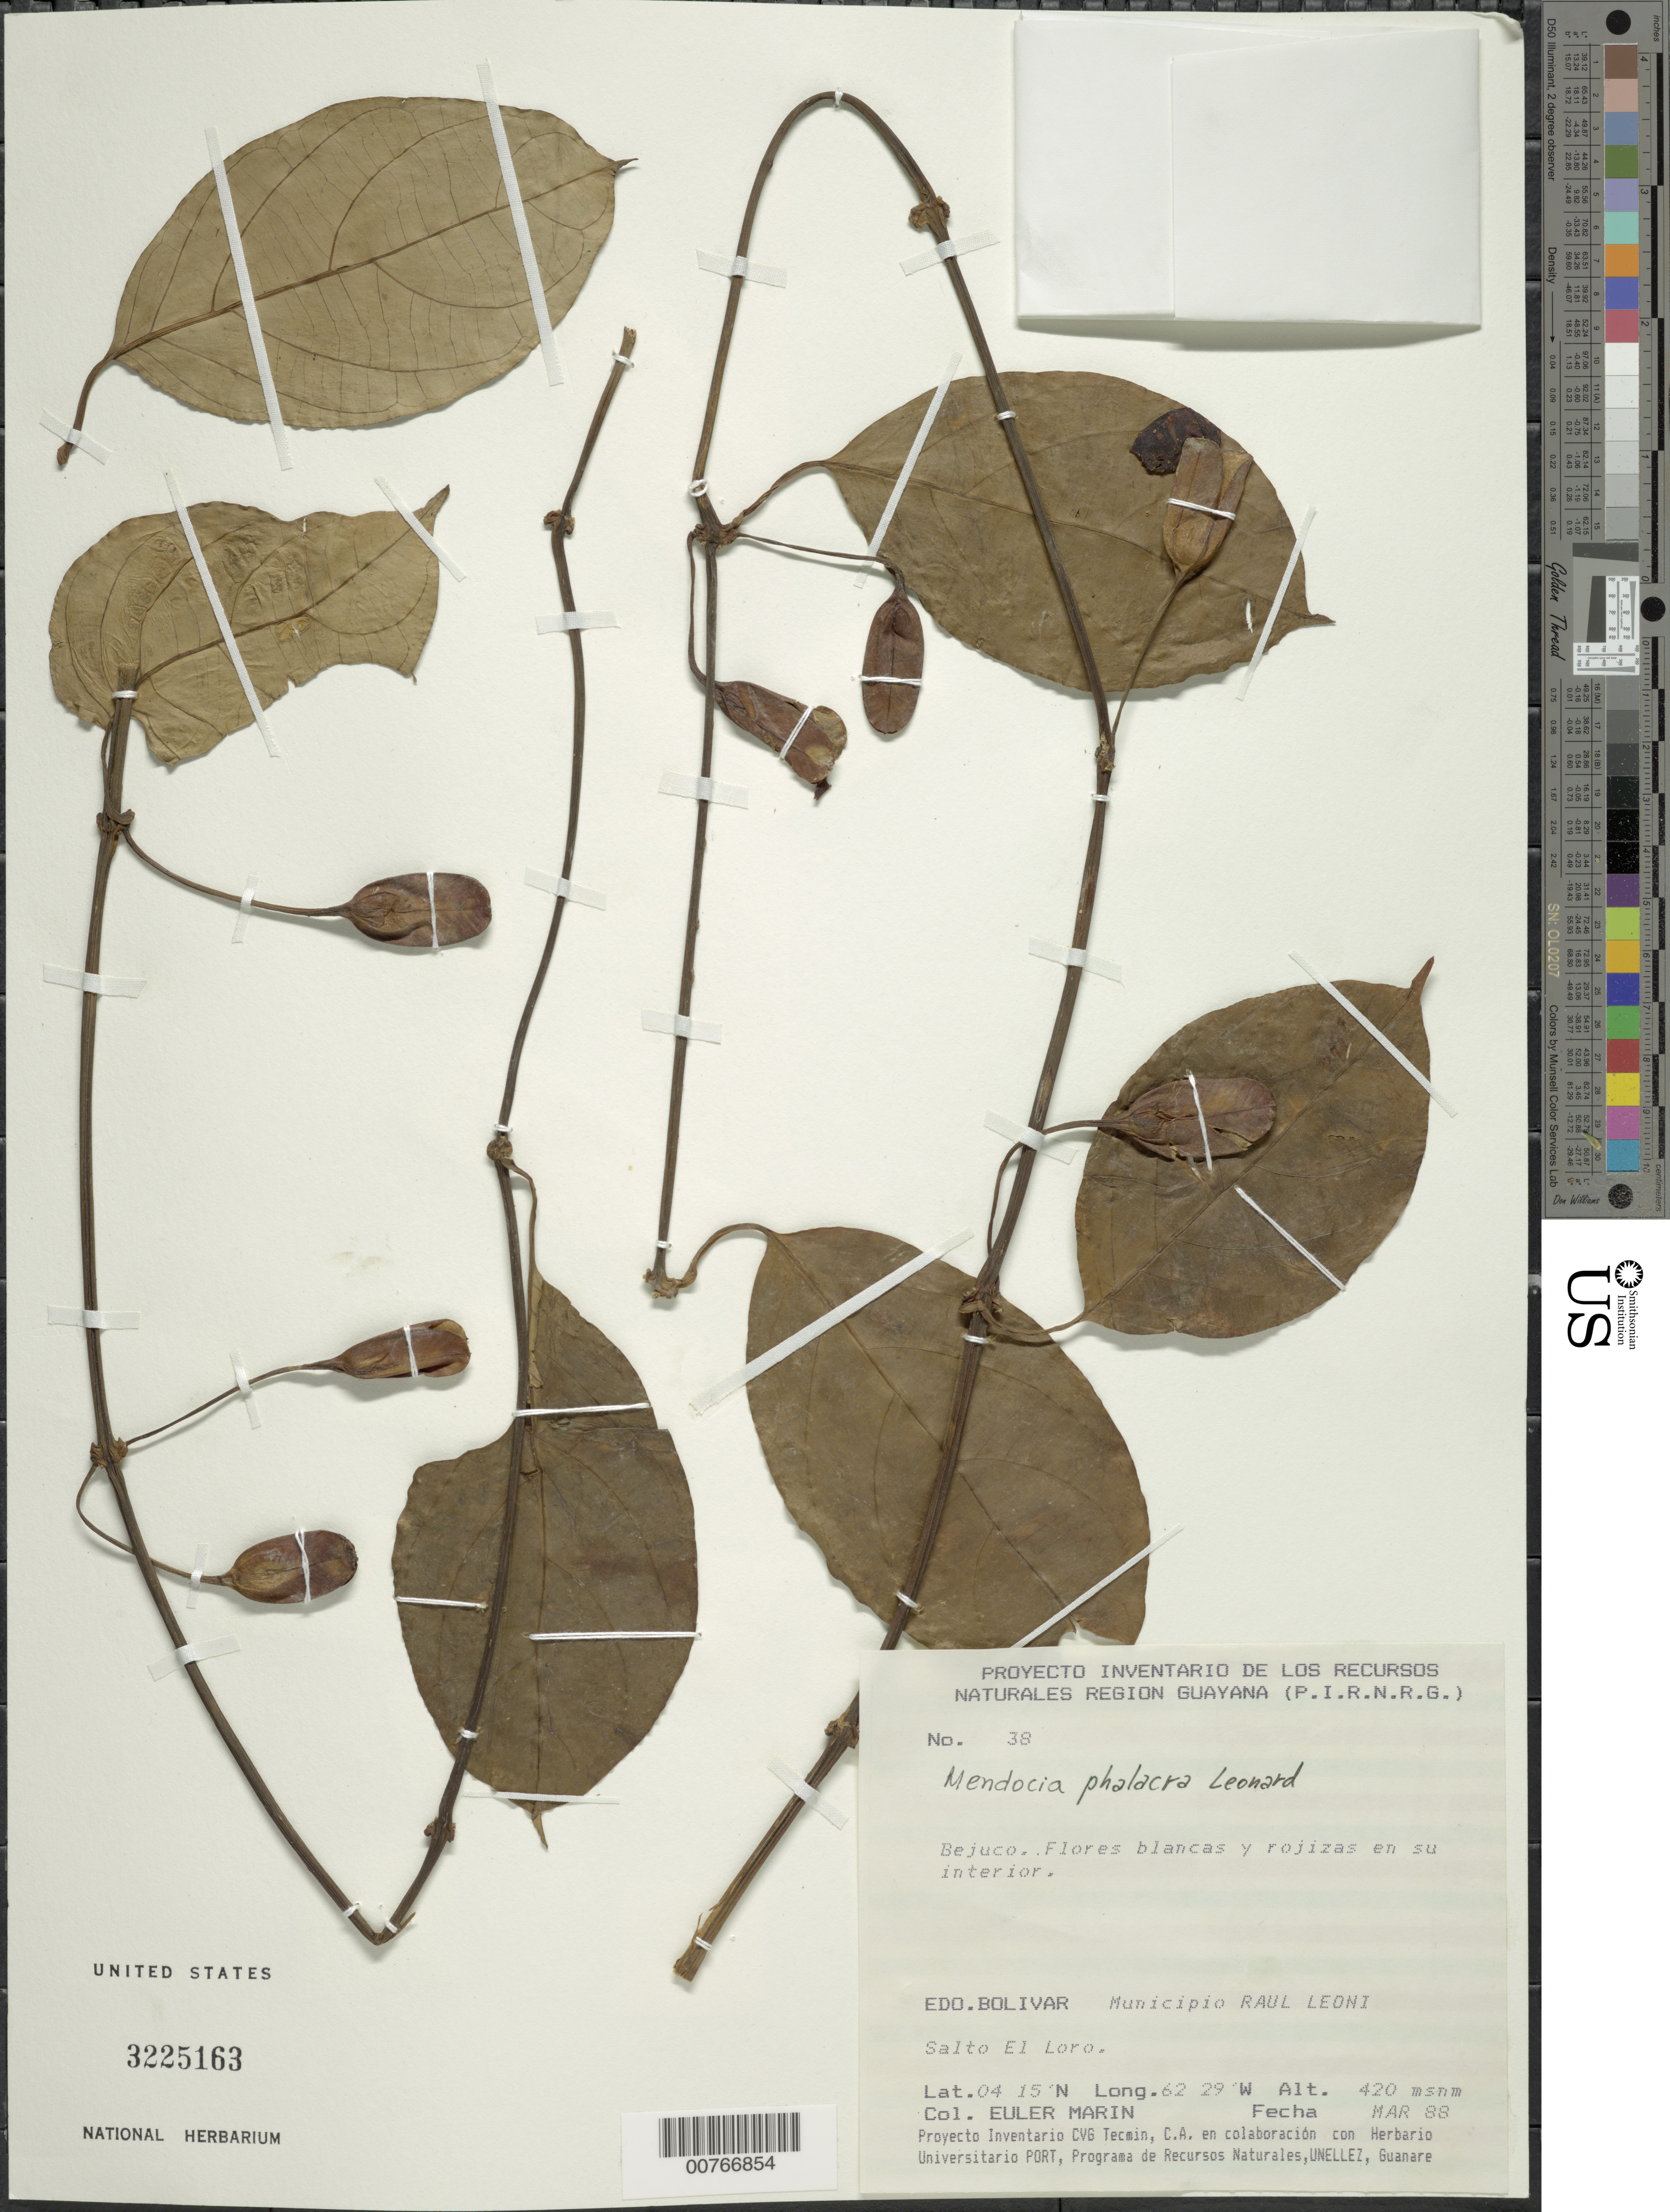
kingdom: Plantae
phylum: Tracheophyta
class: Magnoliopsida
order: Lamiales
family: Acanthaceae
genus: Mendoncia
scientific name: Mendoncia phalacra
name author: Leonard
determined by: Wasshausen, Dieter C., (BOT), Smithsonian Institution - National Museum of Natural History (UNITED STATES)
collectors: E. Marin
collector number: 38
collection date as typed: Mar-88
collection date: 1988-03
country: Venezuela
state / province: Bolívar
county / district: Angostura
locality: Mun. Raúl Leoni [=Angostura], Salto El Loro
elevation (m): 420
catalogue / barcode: US 3225163